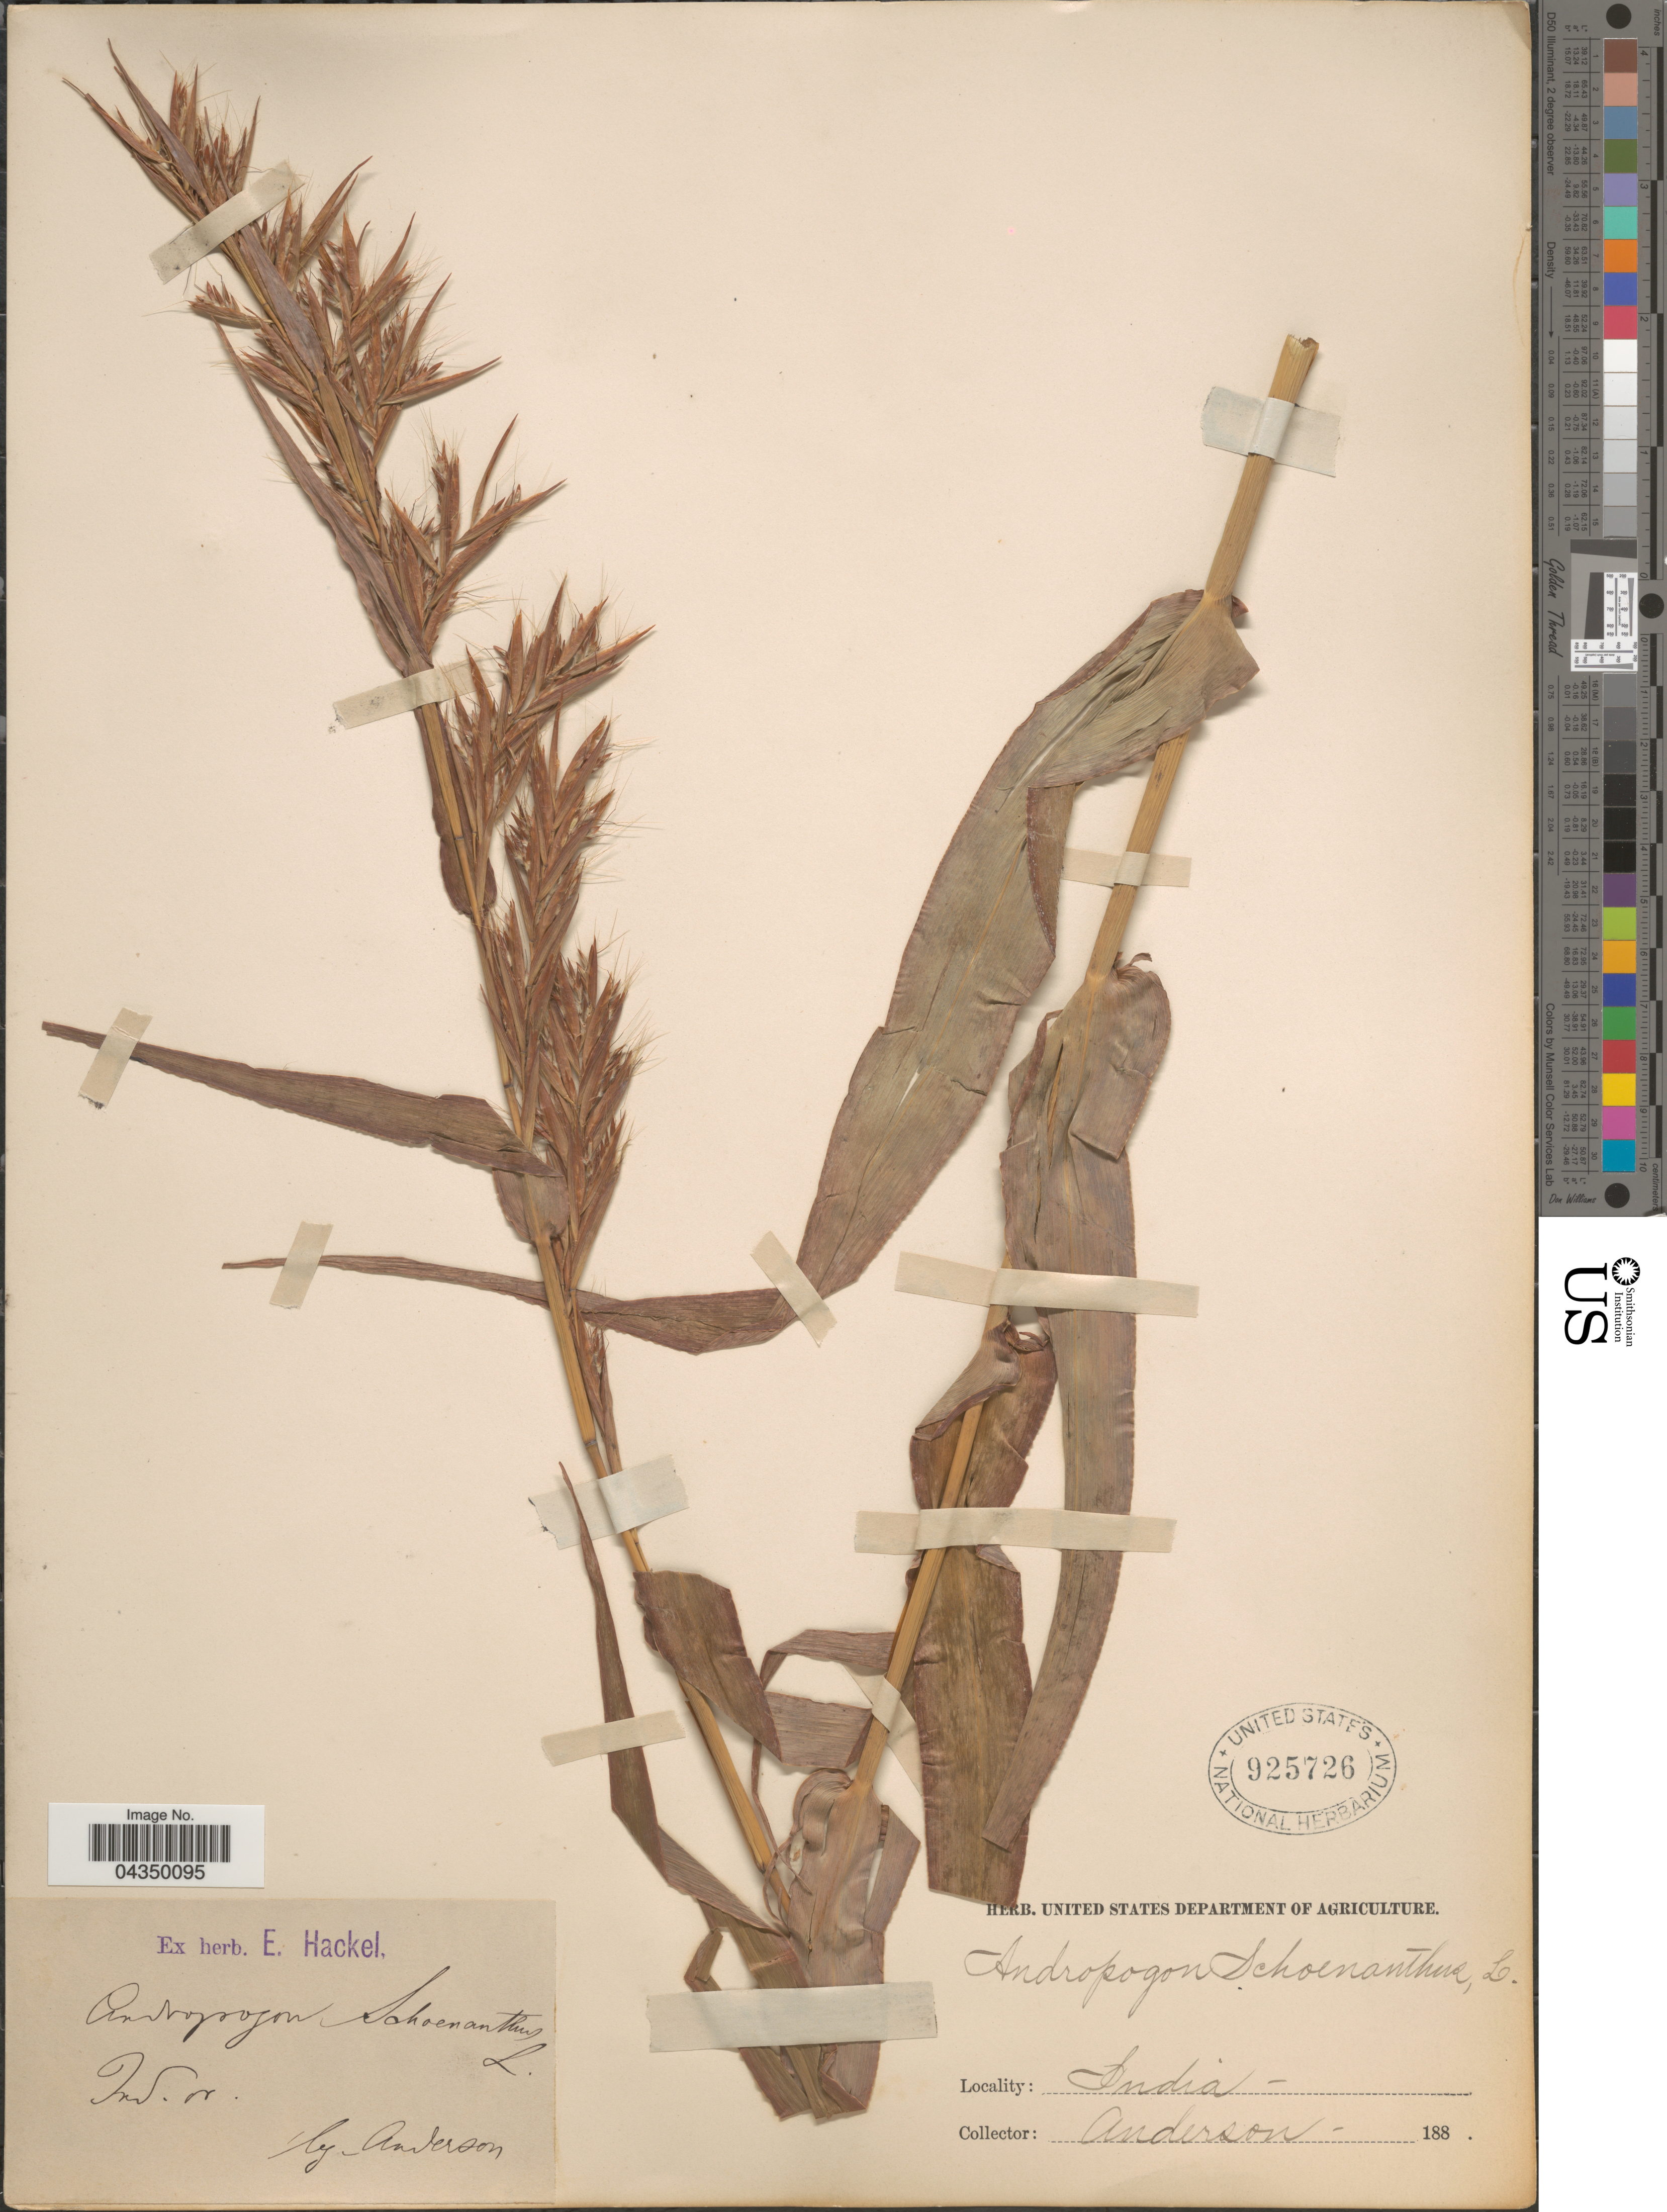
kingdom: Plantae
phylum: Tracheophyta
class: Liliopsida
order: Poales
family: Poaceae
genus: Cymbopogon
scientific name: Cymbopogon schoenanthus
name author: (L.) Spreng.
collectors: -- Anderson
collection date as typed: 188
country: India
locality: Ind. or.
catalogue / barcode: US 925726